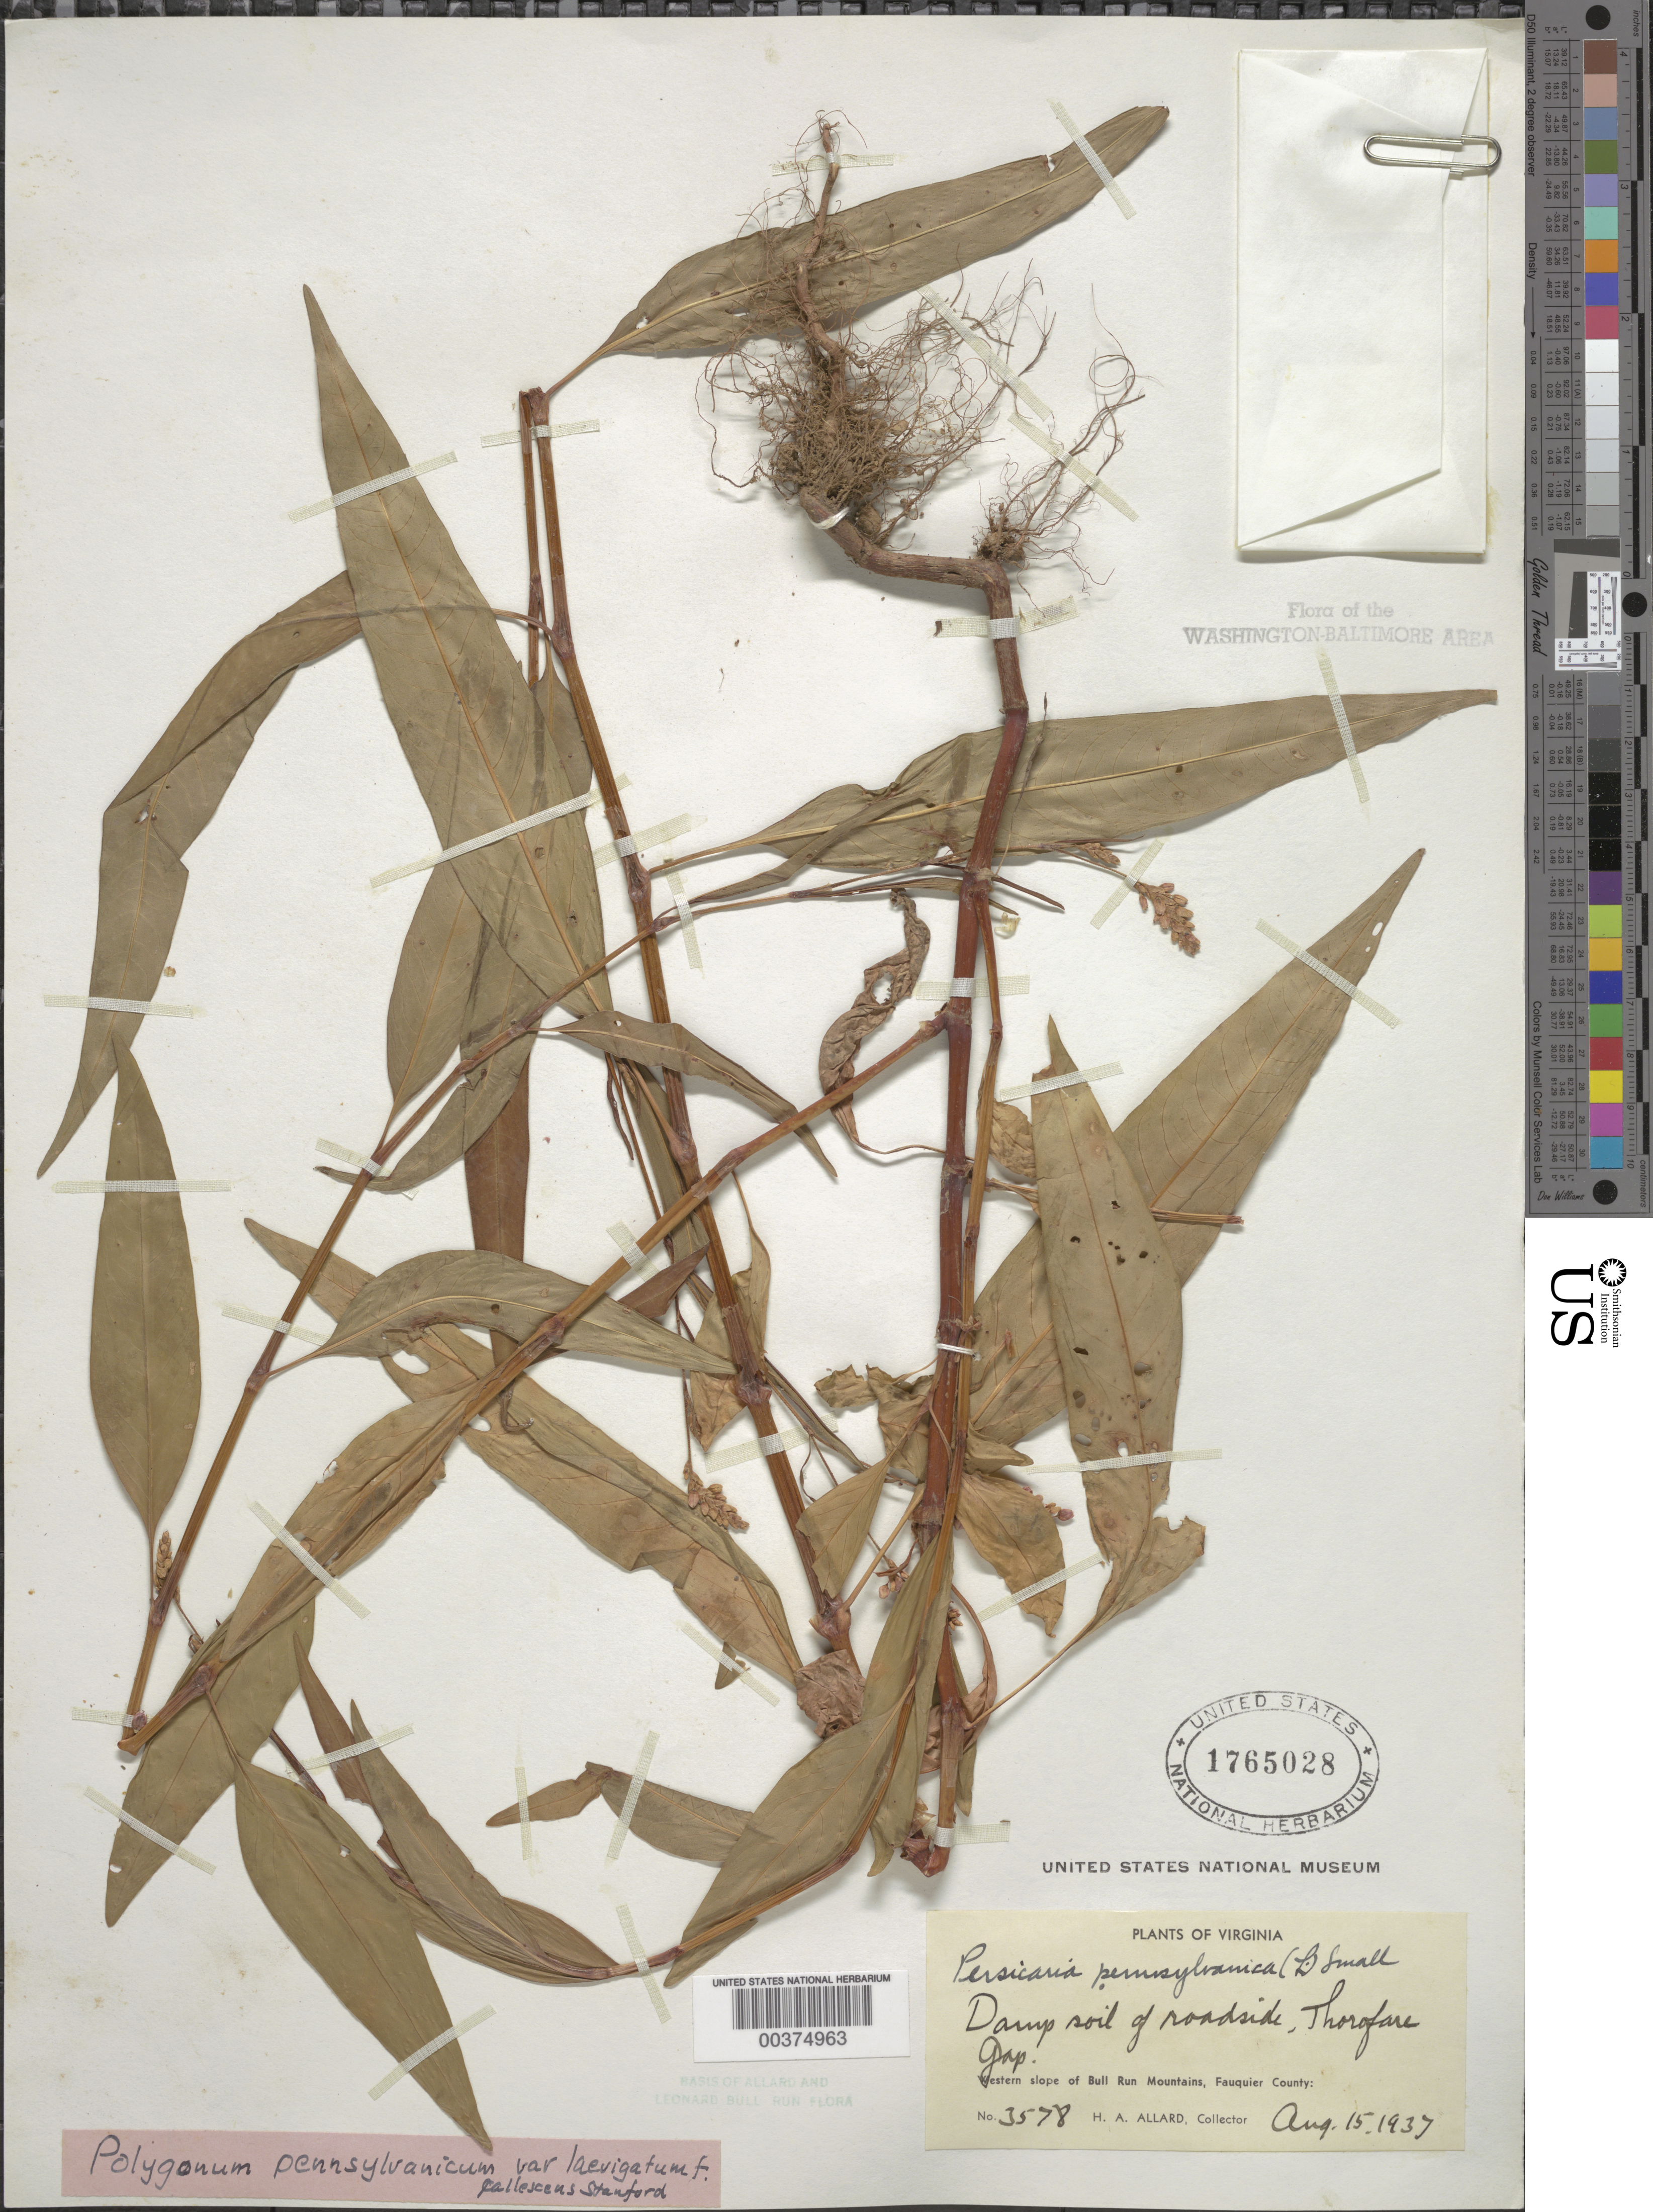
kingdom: Plantae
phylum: Tracheophyta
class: Magnoliopsida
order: Caryophyllales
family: Polygonaceae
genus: Persicaria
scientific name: Persicaria pensylvanica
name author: (L.) M. Gómez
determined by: Atha, D. E.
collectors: H. A. Allard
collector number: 3578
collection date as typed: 15 Aug 1937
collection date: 1937-08-15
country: United States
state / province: Virginia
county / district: Fauquier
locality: Thorofare Gap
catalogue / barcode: US 1765028